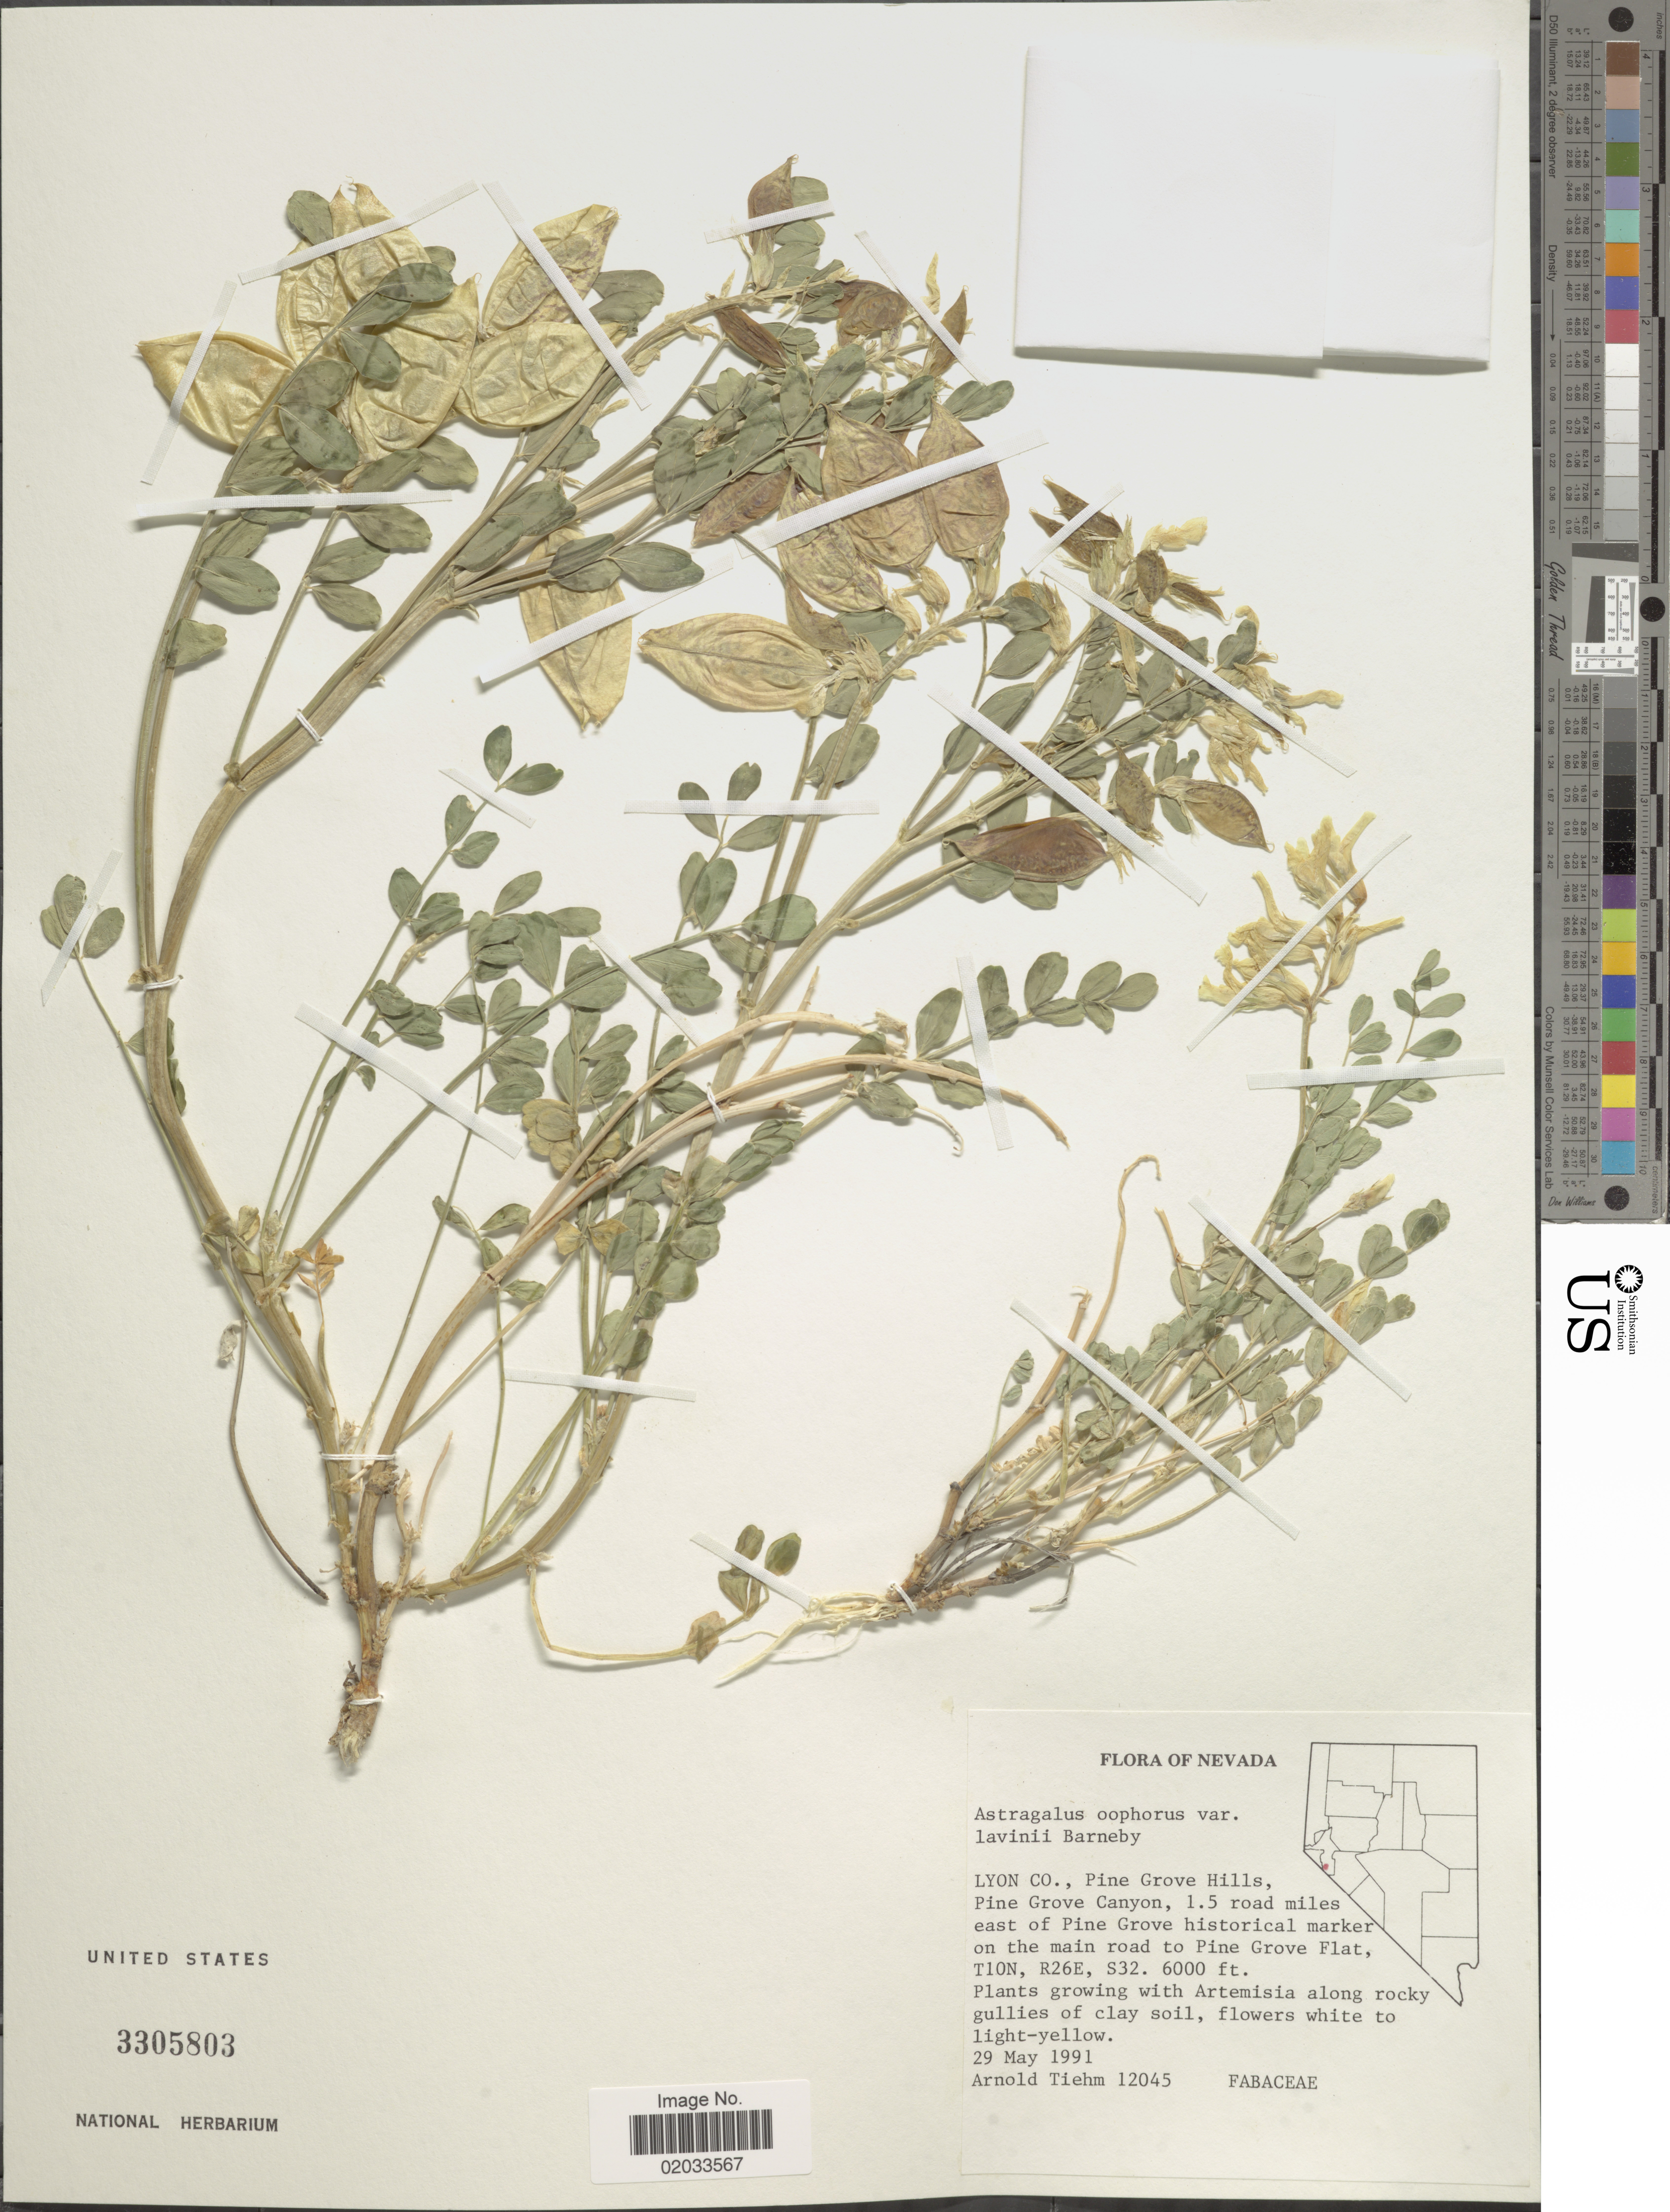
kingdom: Plantae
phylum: Tracheophyta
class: Magnoliopsida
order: Fabales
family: Fabaceae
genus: Astragalus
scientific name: Astragalus oophorus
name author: S. Watson in C. King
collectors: A. Tiehm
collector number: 12045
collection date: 1991-05-29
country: United States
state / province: Nevada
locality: Lyon Co., Pine Grove Hills, Pine Grove Canyon, 1.5 road miles east of Pine Grove historical marker on the main road to Pine Grove Flat, T10N, R26E, S32.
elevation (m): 1829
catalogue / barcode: US 3305803